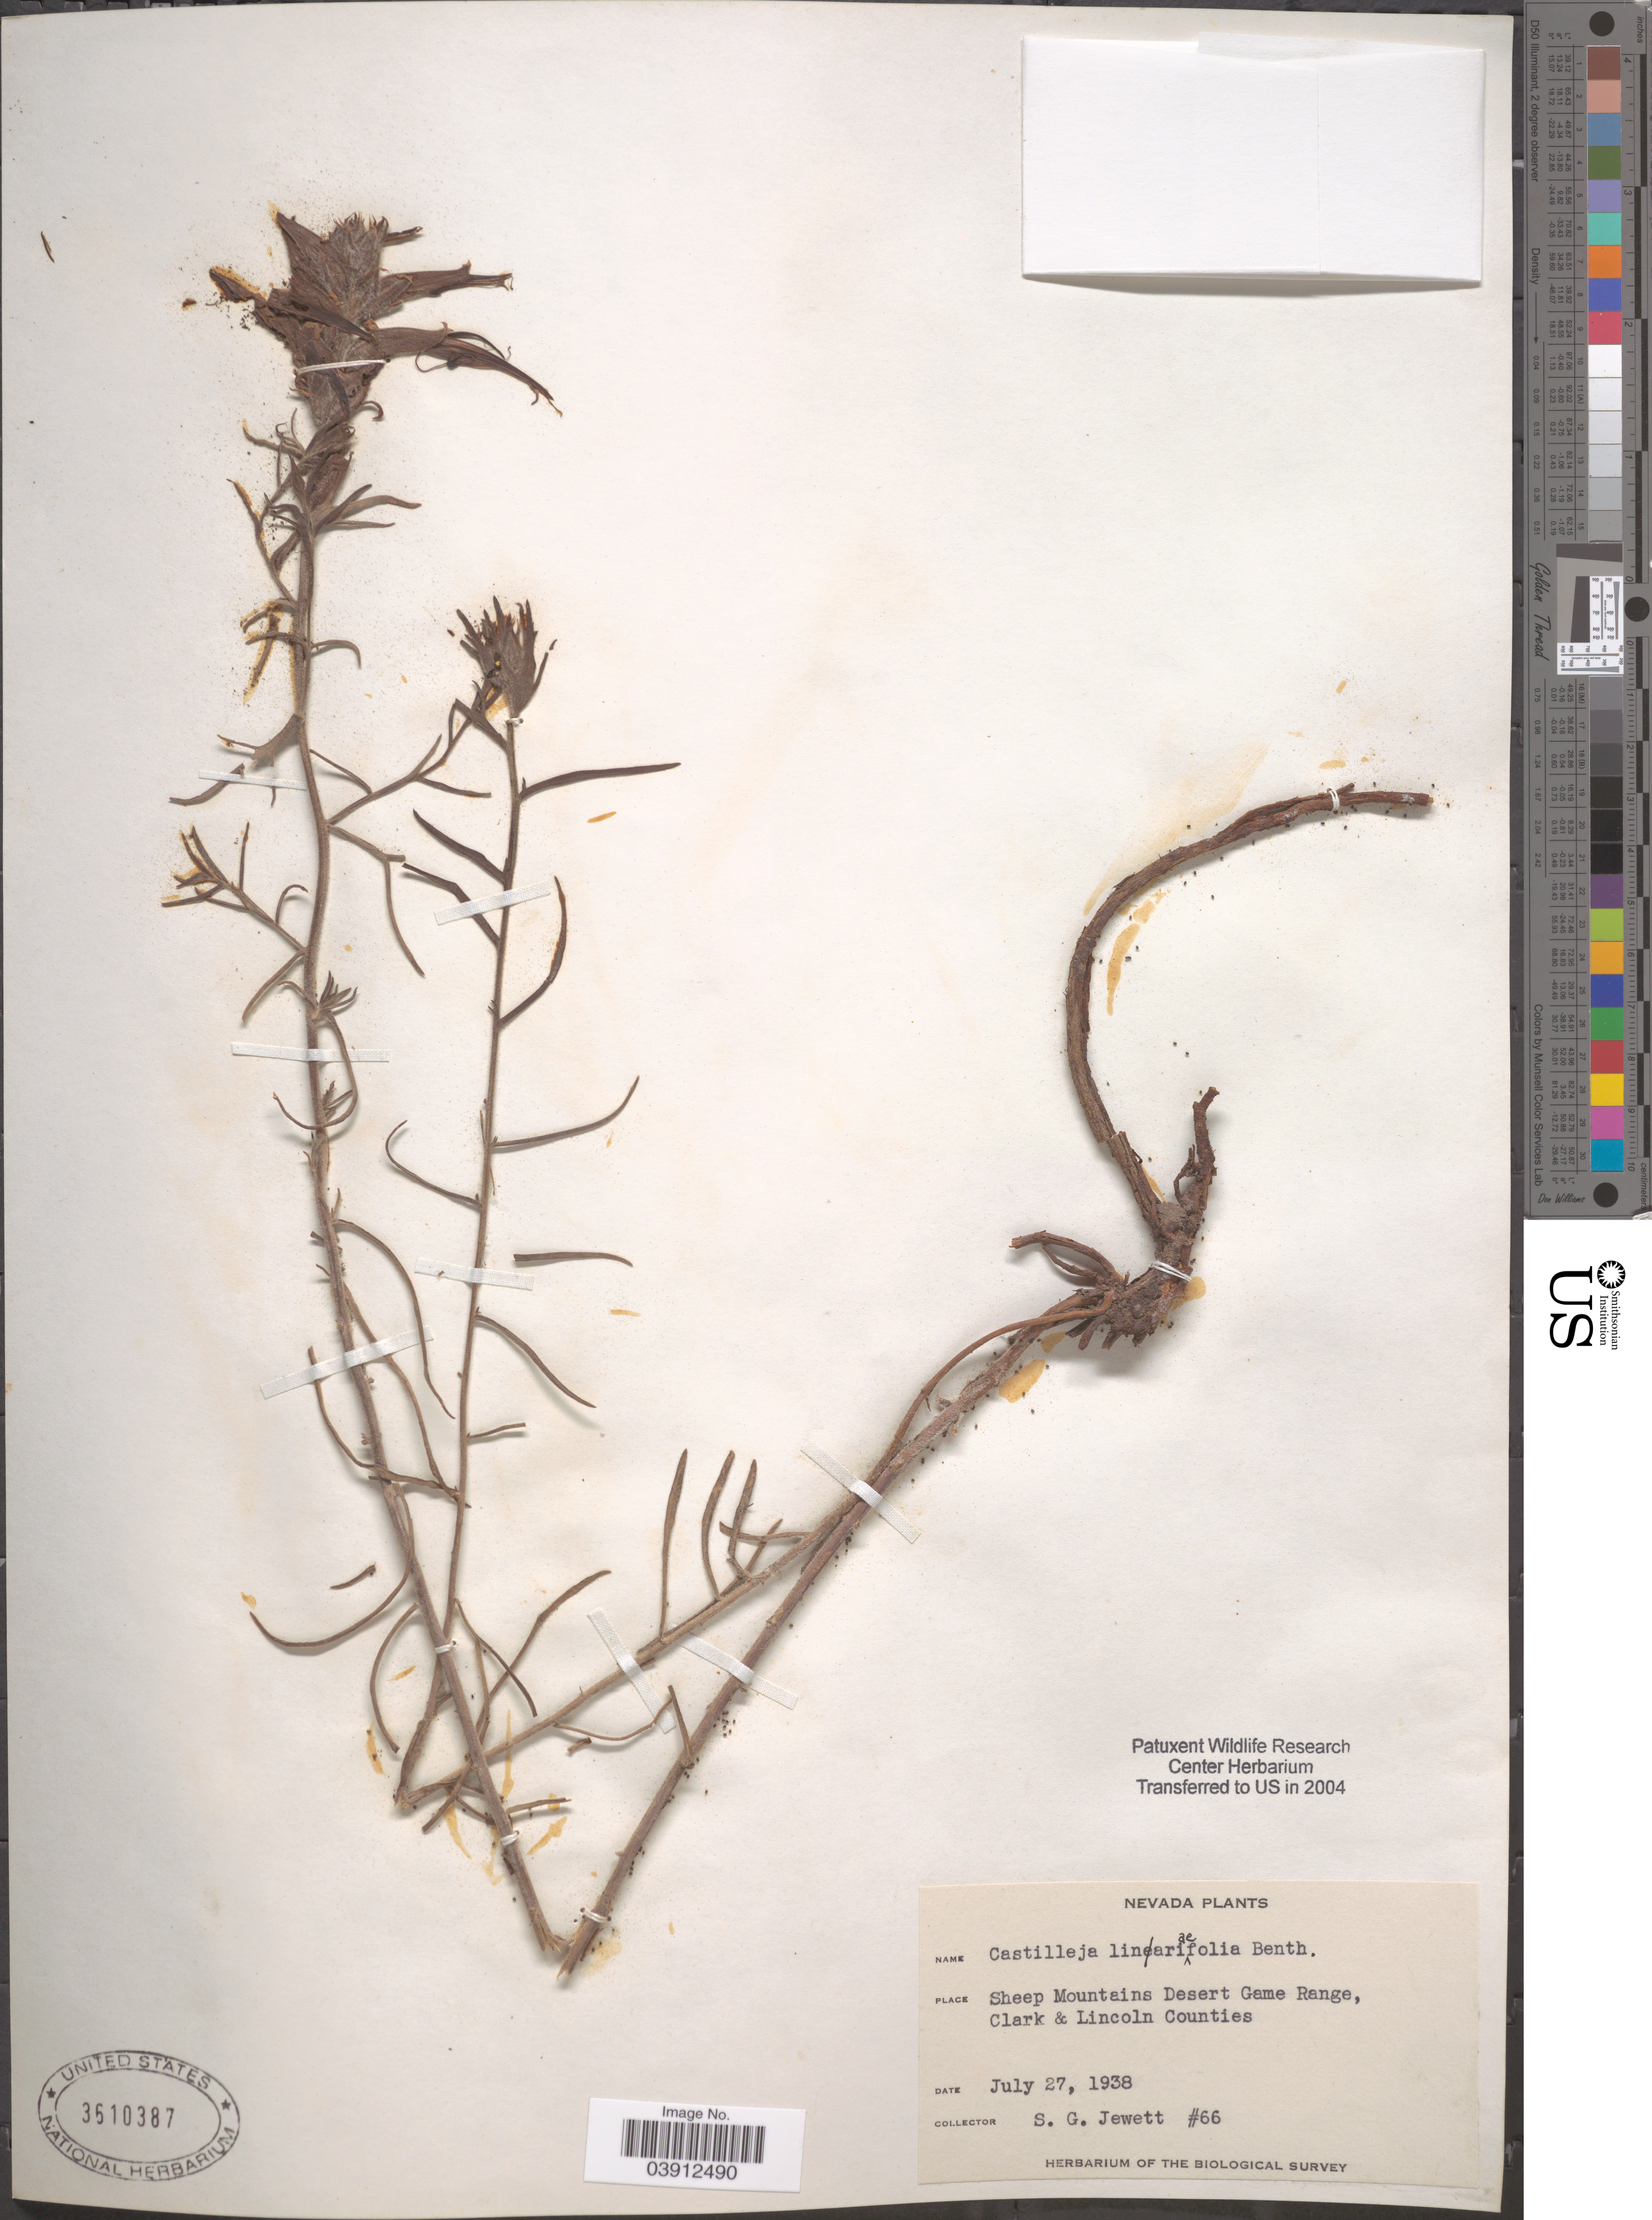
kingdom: Plantae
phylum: Tracheophyta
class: Magnoliopsida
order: Lamiales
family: Orobanchaceae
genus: Castilleja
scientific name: Castilleja linariifolia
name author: Benth.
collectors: S. Jewett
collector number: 66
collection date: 1938-07-27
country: United States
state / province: Nevada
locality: Sheep Mountains Desert Game Range, Clark & Lincoln Counties.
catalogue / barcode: US 3610387